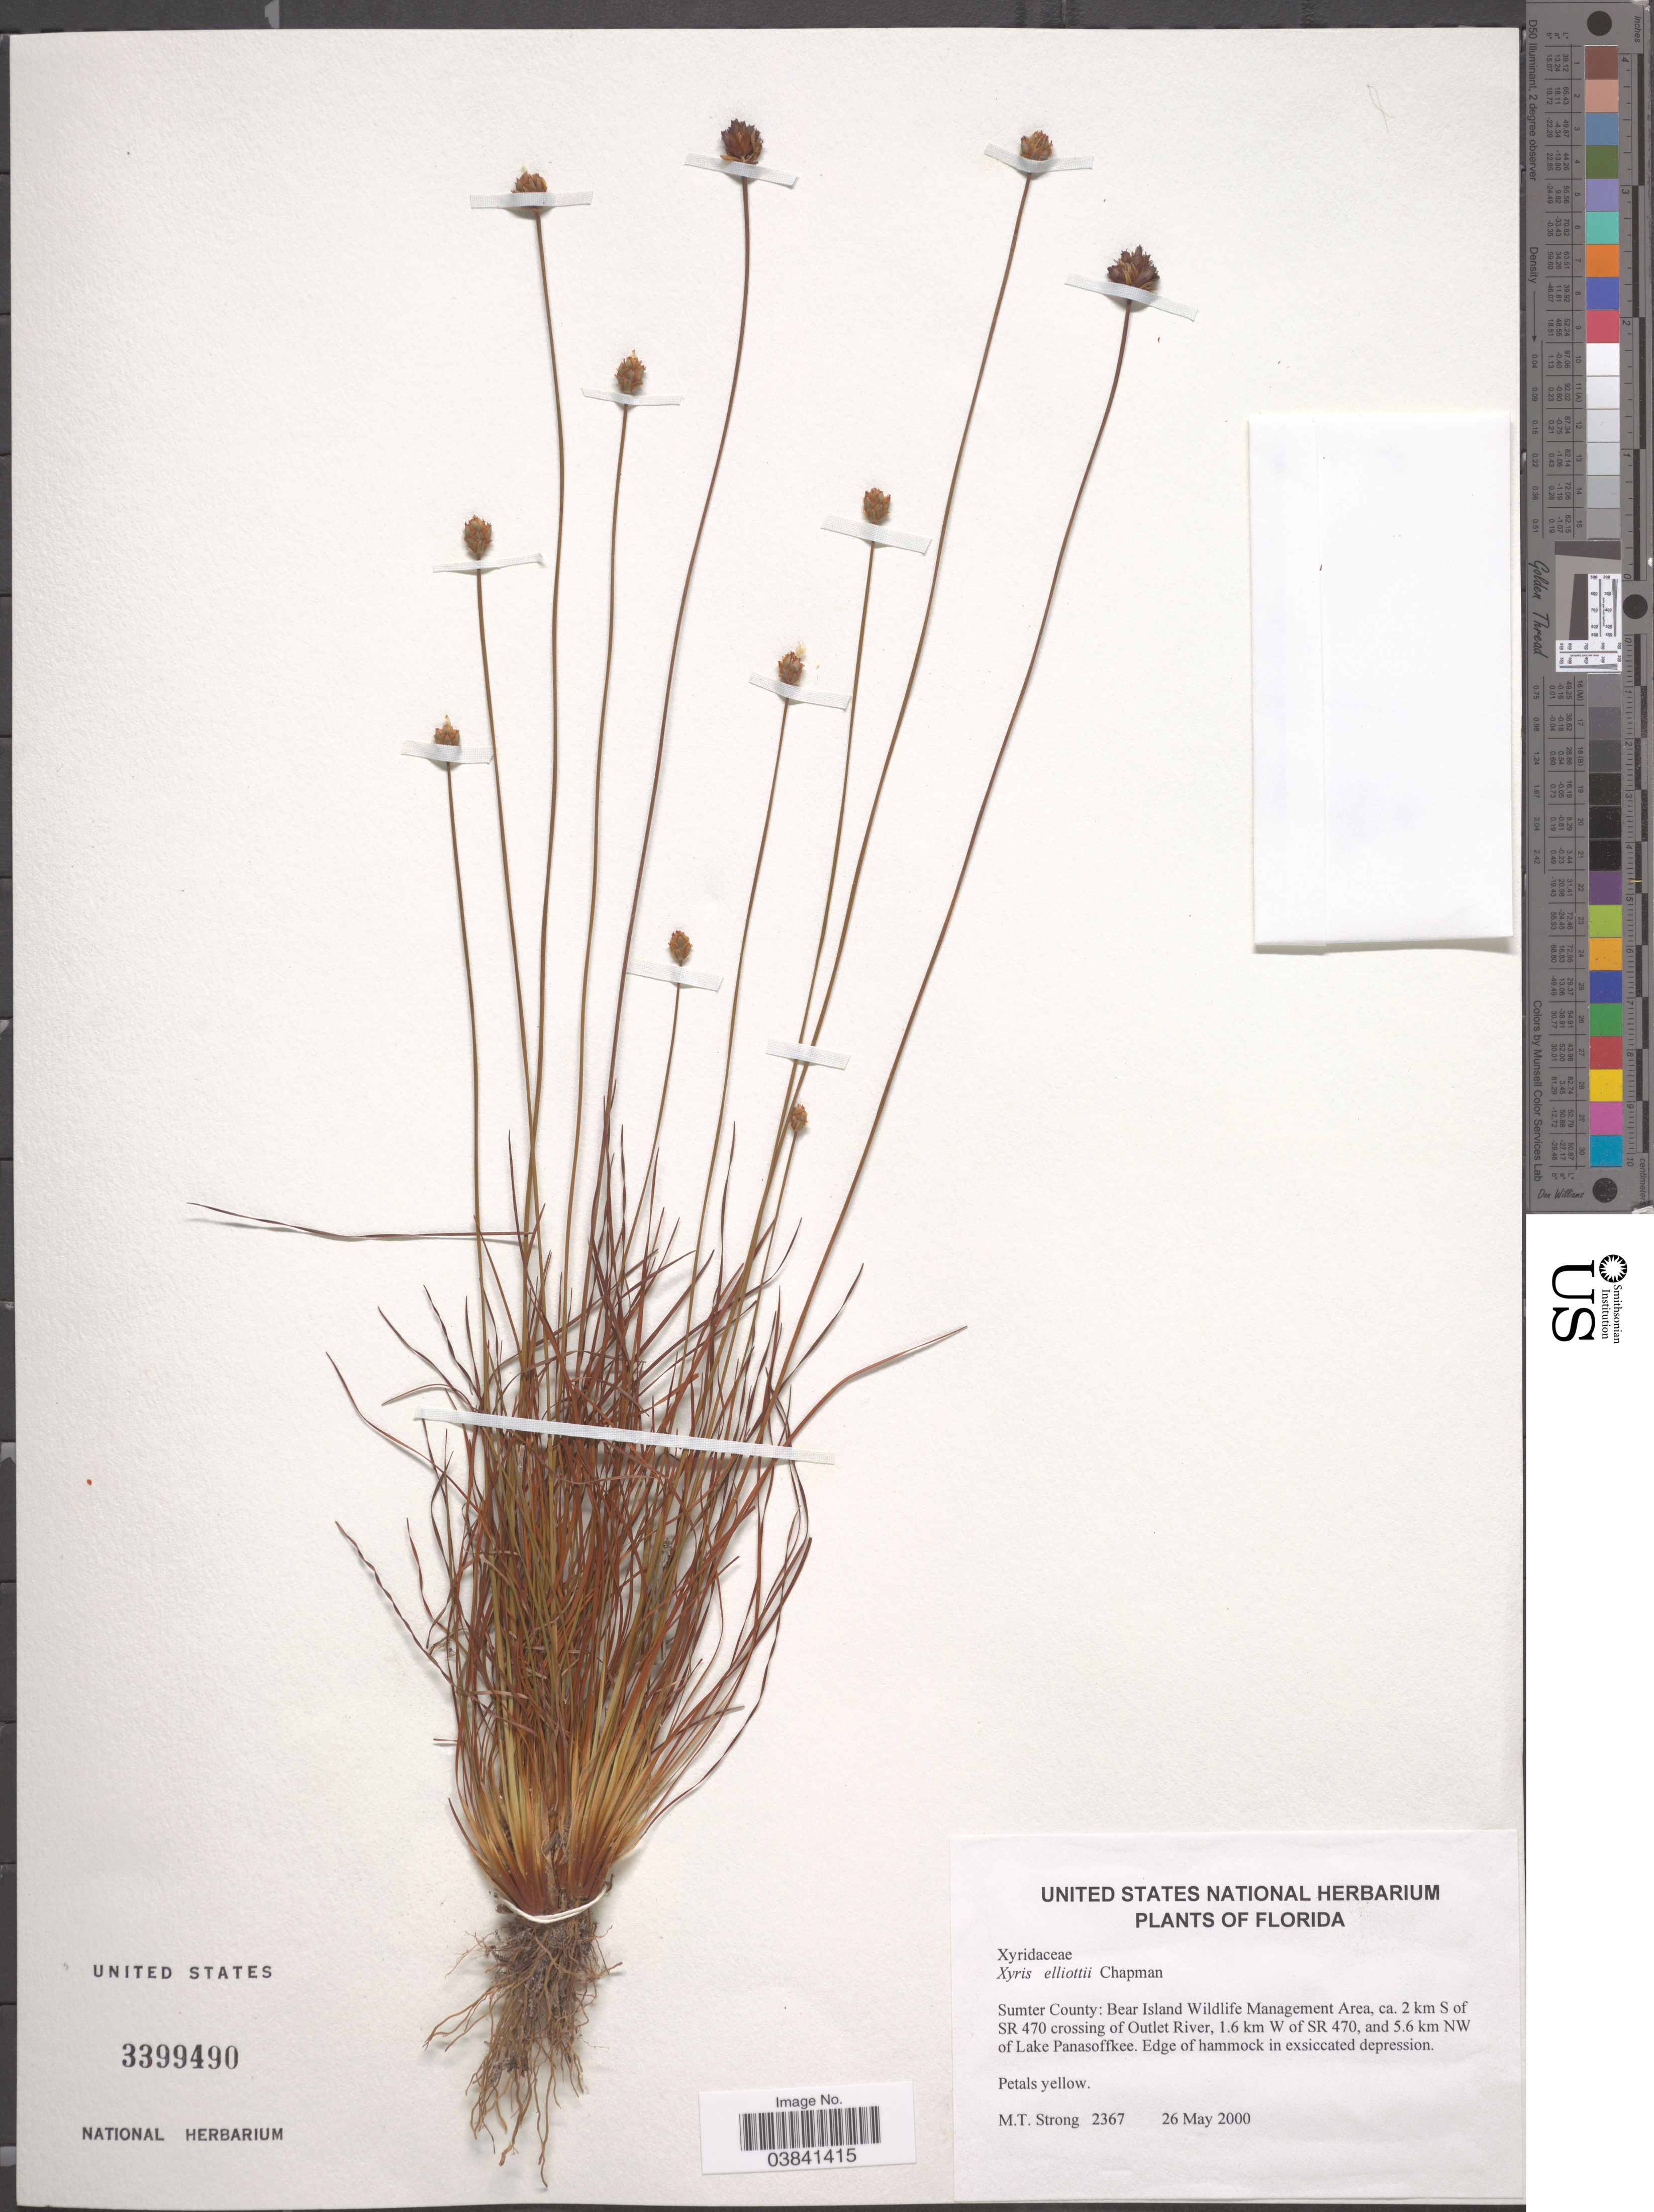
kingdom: Plantae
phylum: Tracheophyta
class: Liliopsida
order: Poales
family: Xyridaceae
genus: Xyris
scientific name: Xyris elliottii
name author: Chapm.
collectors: M. T. Strong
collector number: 2367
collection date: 2000-05-26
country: United States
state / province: Florida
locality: Sumter County: Bear Island Wildlife Management Area, ca. 2 km S of SR 470 crossing of Outlet River, 1.6 km W of SR 470, and 5.6 km NW of Lake Panasoffkee.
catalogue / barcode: US 3399490